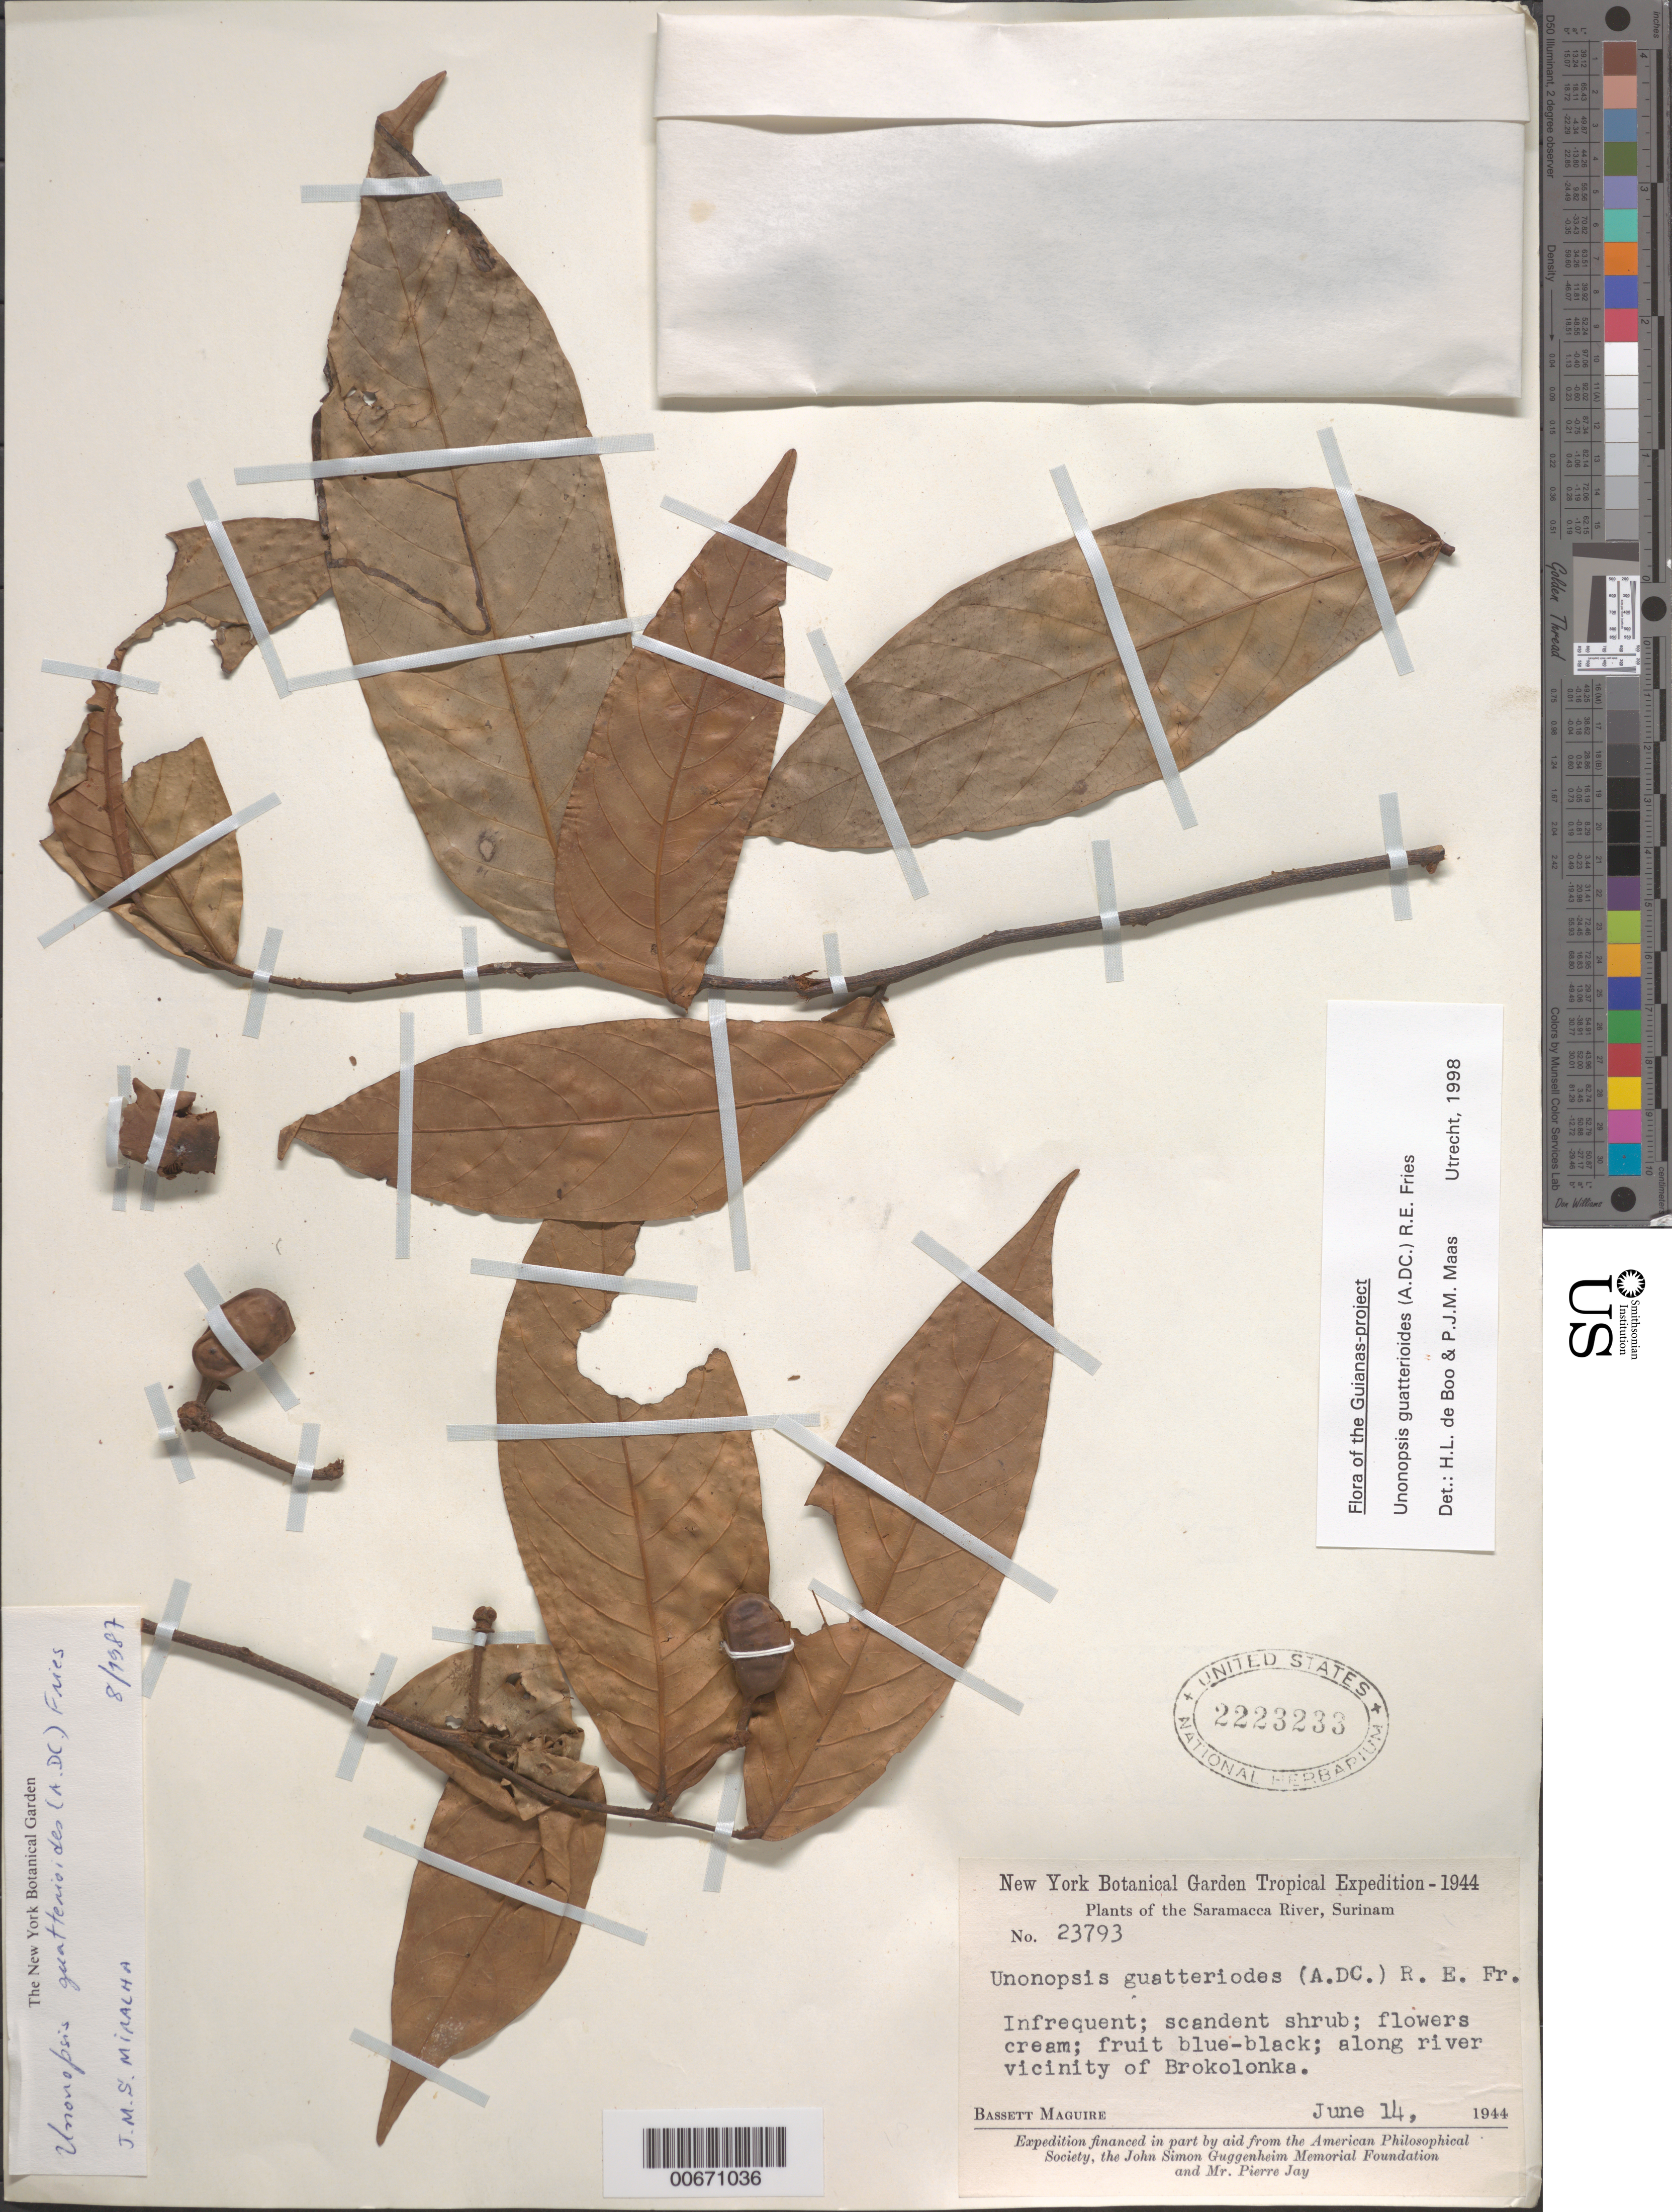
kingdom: Plantae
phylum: Tracheophyta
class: Magnoliopsida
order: Magnoliales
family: Annonaceae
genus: Unonopsis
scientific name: Unonopsis guatterioides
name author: (A. DC.) R.E. Fr.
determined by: de Boo, H. L.; Maas, P. J.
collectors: B. Maguire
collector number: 23793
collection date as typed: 14-Jun-44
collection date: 1944-06-14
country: Suriname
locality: Saramacca River, Brokolonka vic.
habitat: Along river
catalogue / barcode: US 2223233